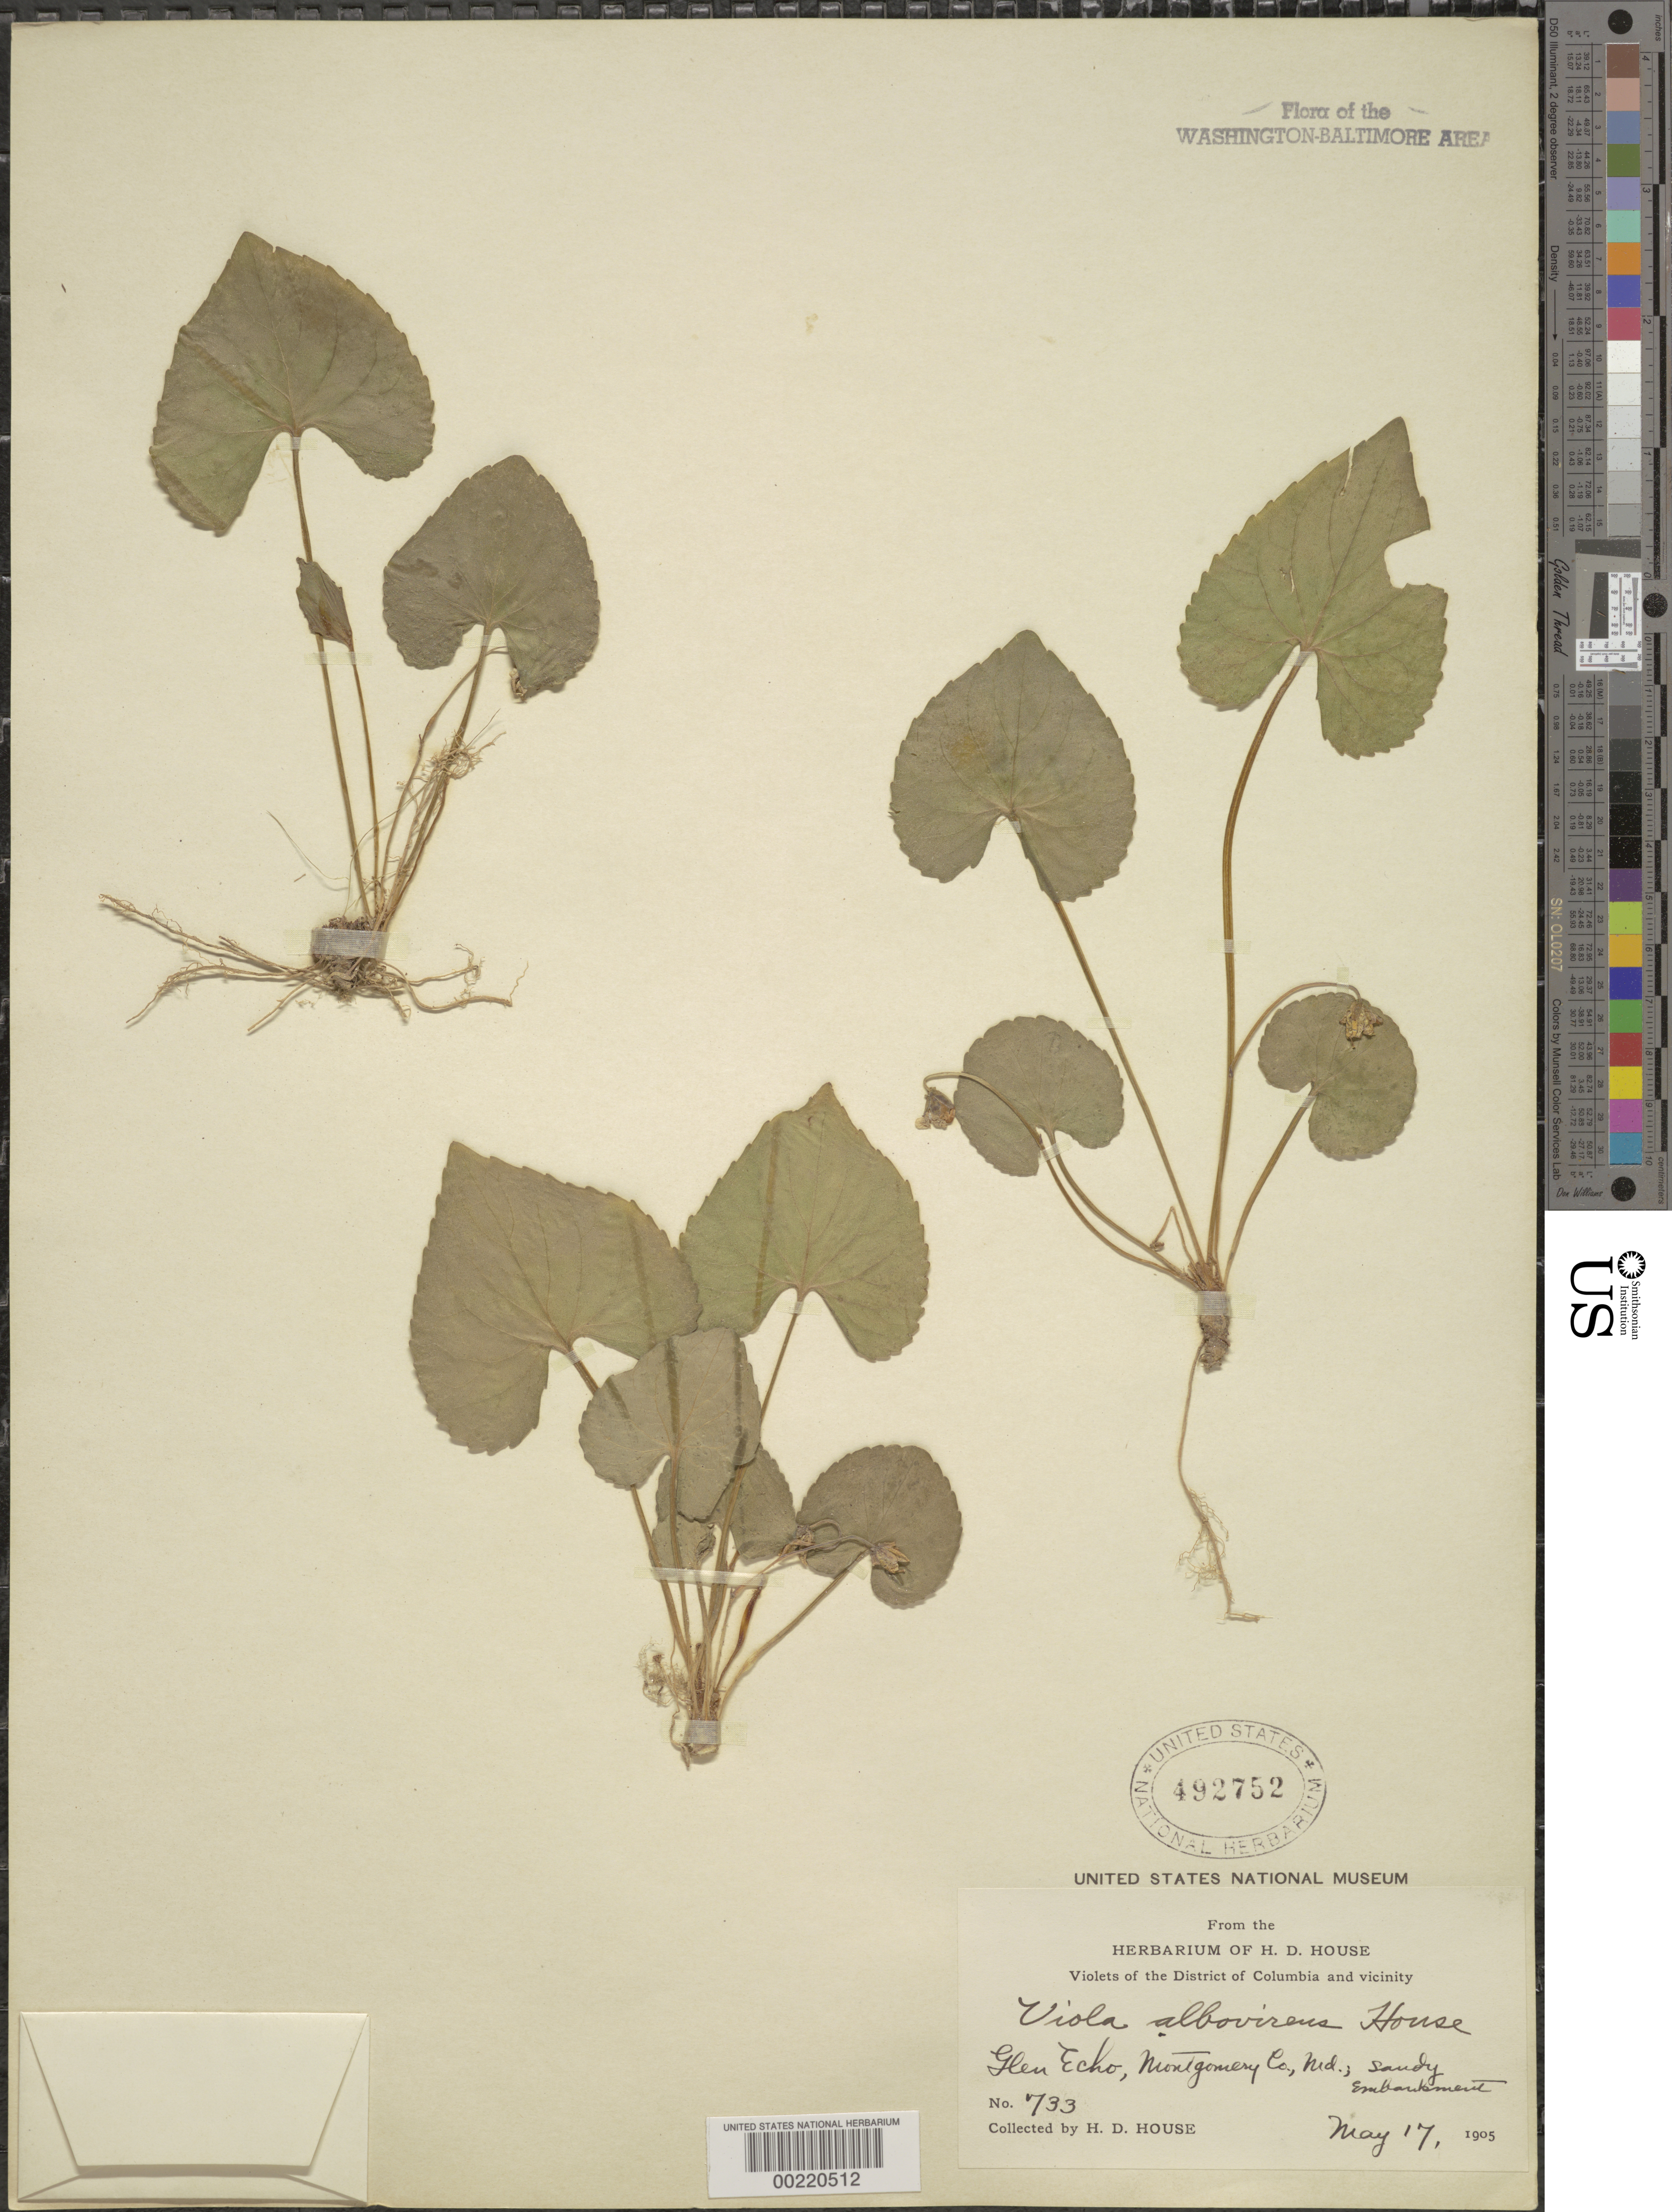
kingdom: Plantae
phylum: Tracheophyta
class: Magnoliopsida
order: Malpighiales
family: Violaceae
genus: Viola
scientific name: Viola sp.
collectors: H. D. House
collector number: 733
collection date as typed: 17 May 1905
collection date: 1905-05-17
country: United States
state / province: Maryland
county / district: Montgomery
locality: Glen Echo C. & O. Canal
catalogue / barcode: US 492752